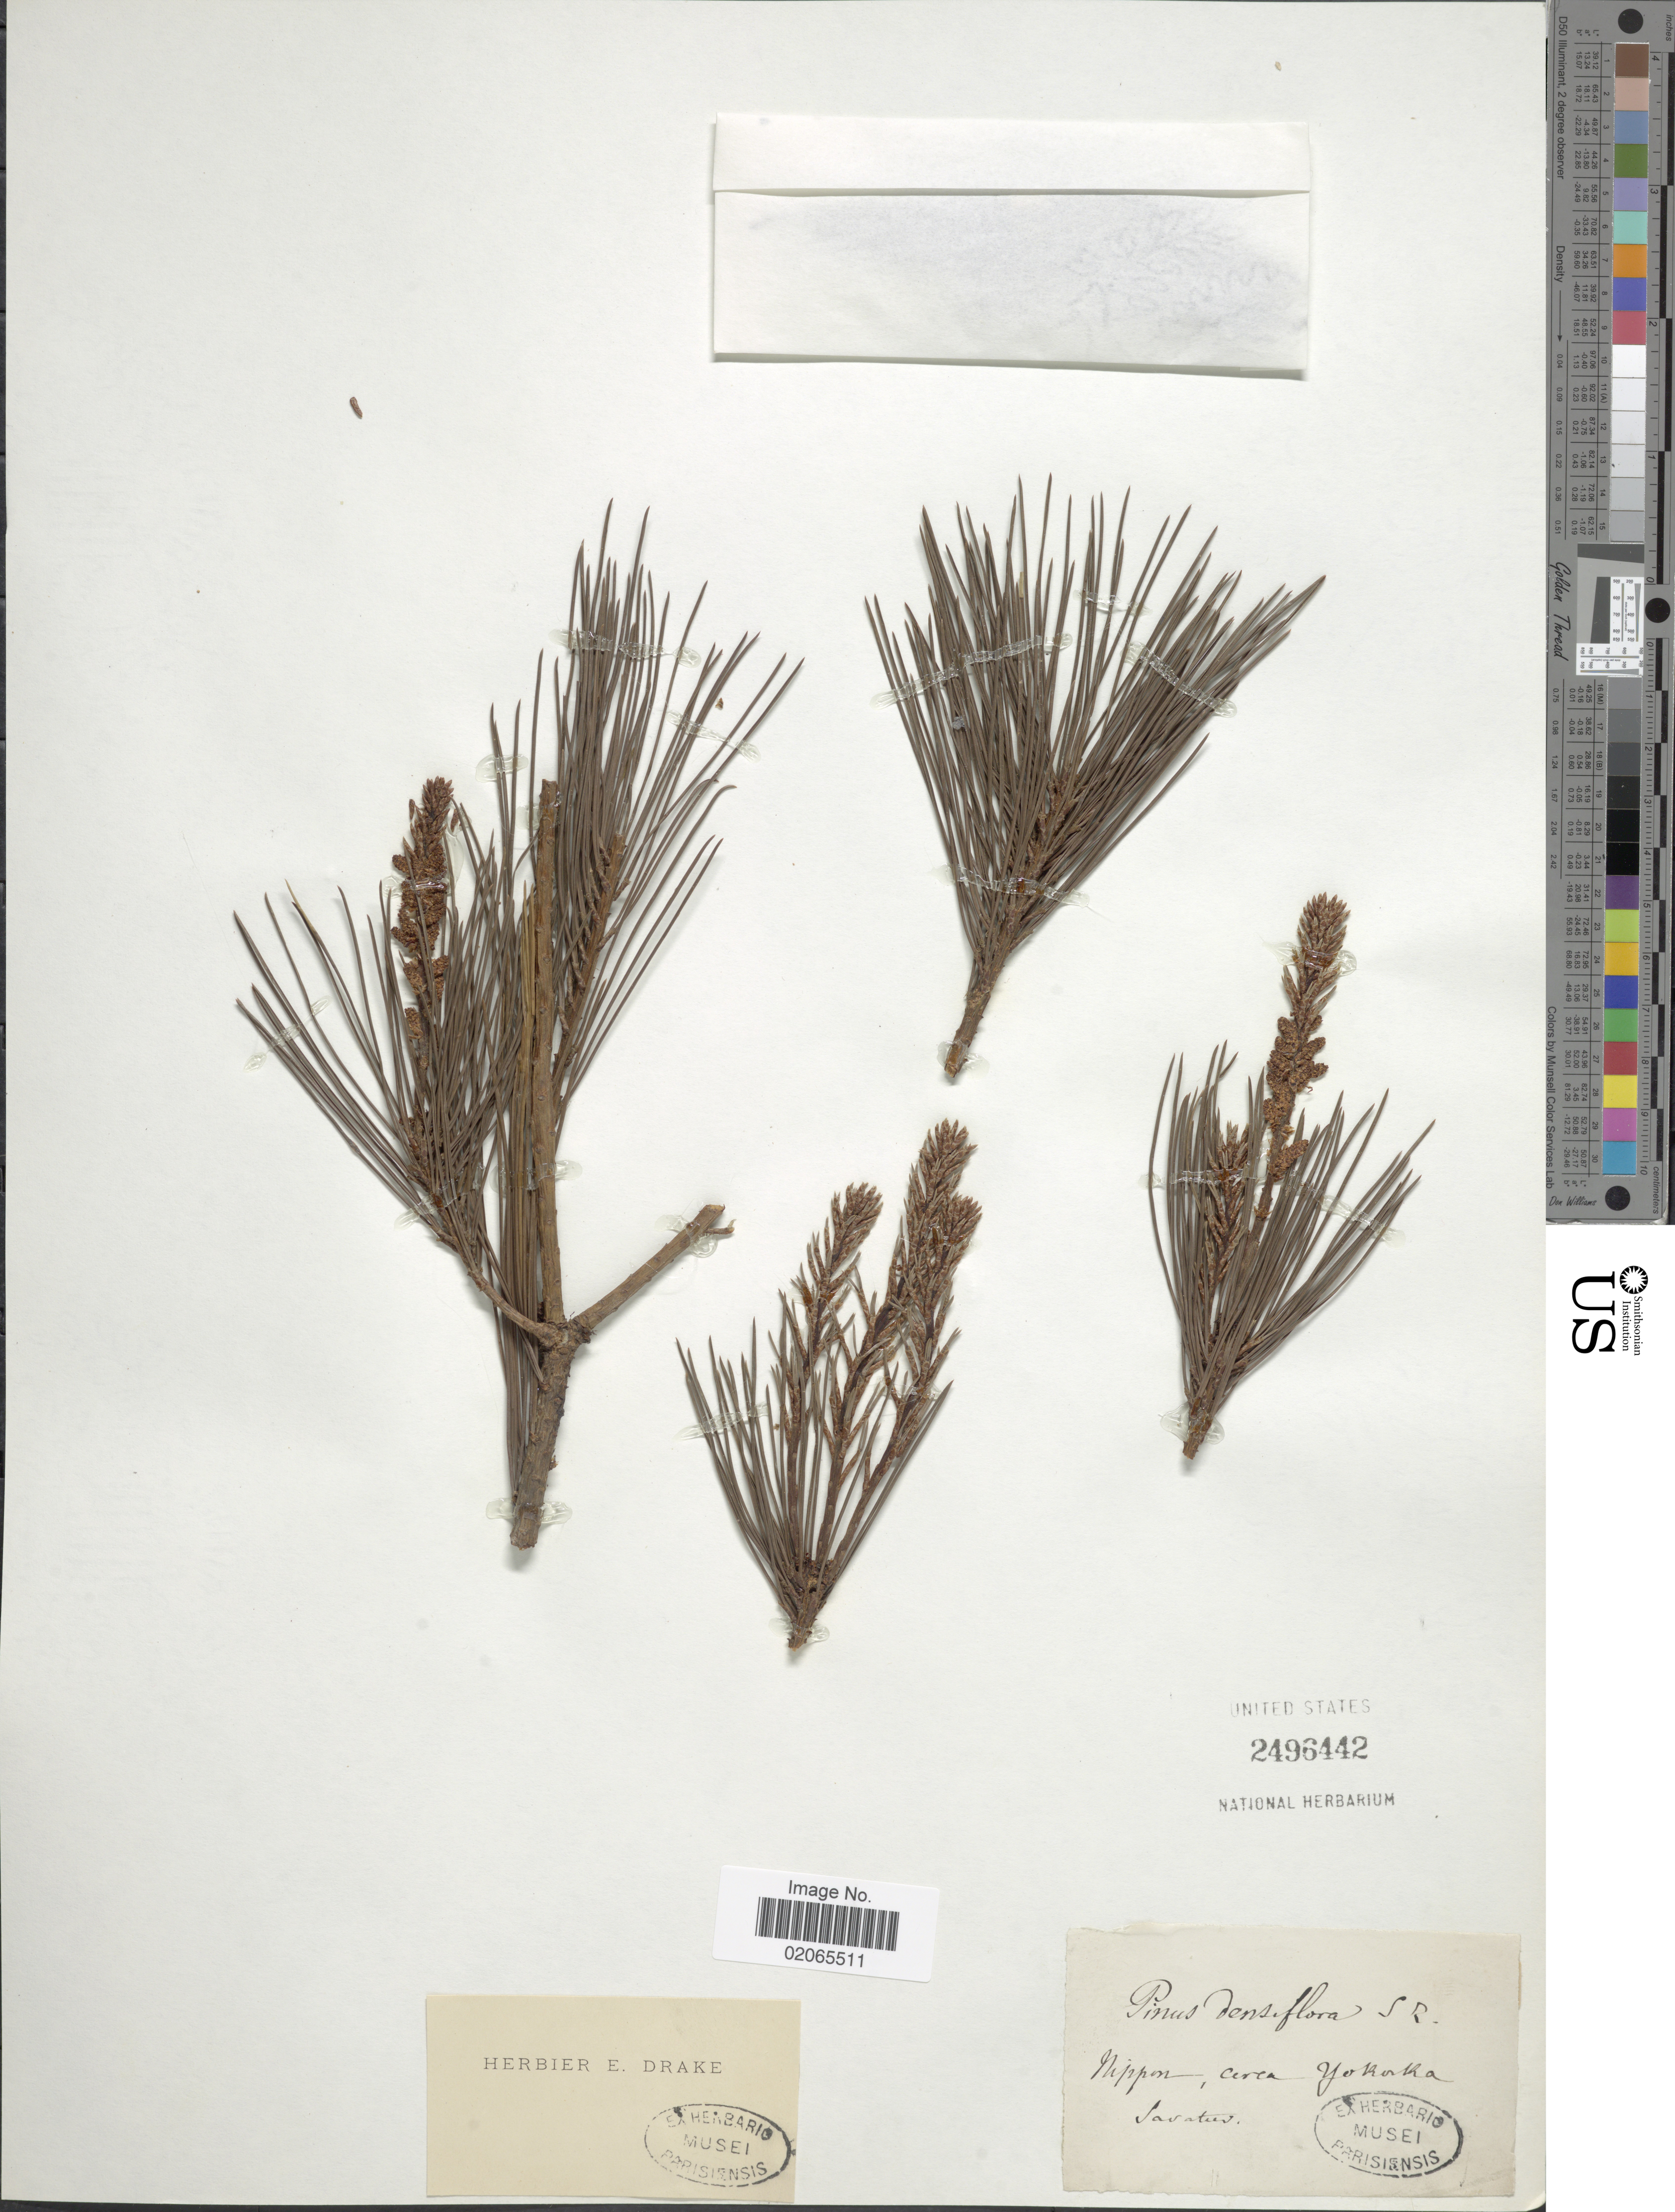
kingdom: Plantae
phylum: Tracheophyta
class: Pinopsida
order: Pinales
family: Pinaceae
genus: Pinus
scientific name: Pinus densiflora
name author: Siebold & Zucc.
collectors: Savatier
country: Japan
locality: Nippon, cerca Yokoska.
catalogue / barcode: US 2496442